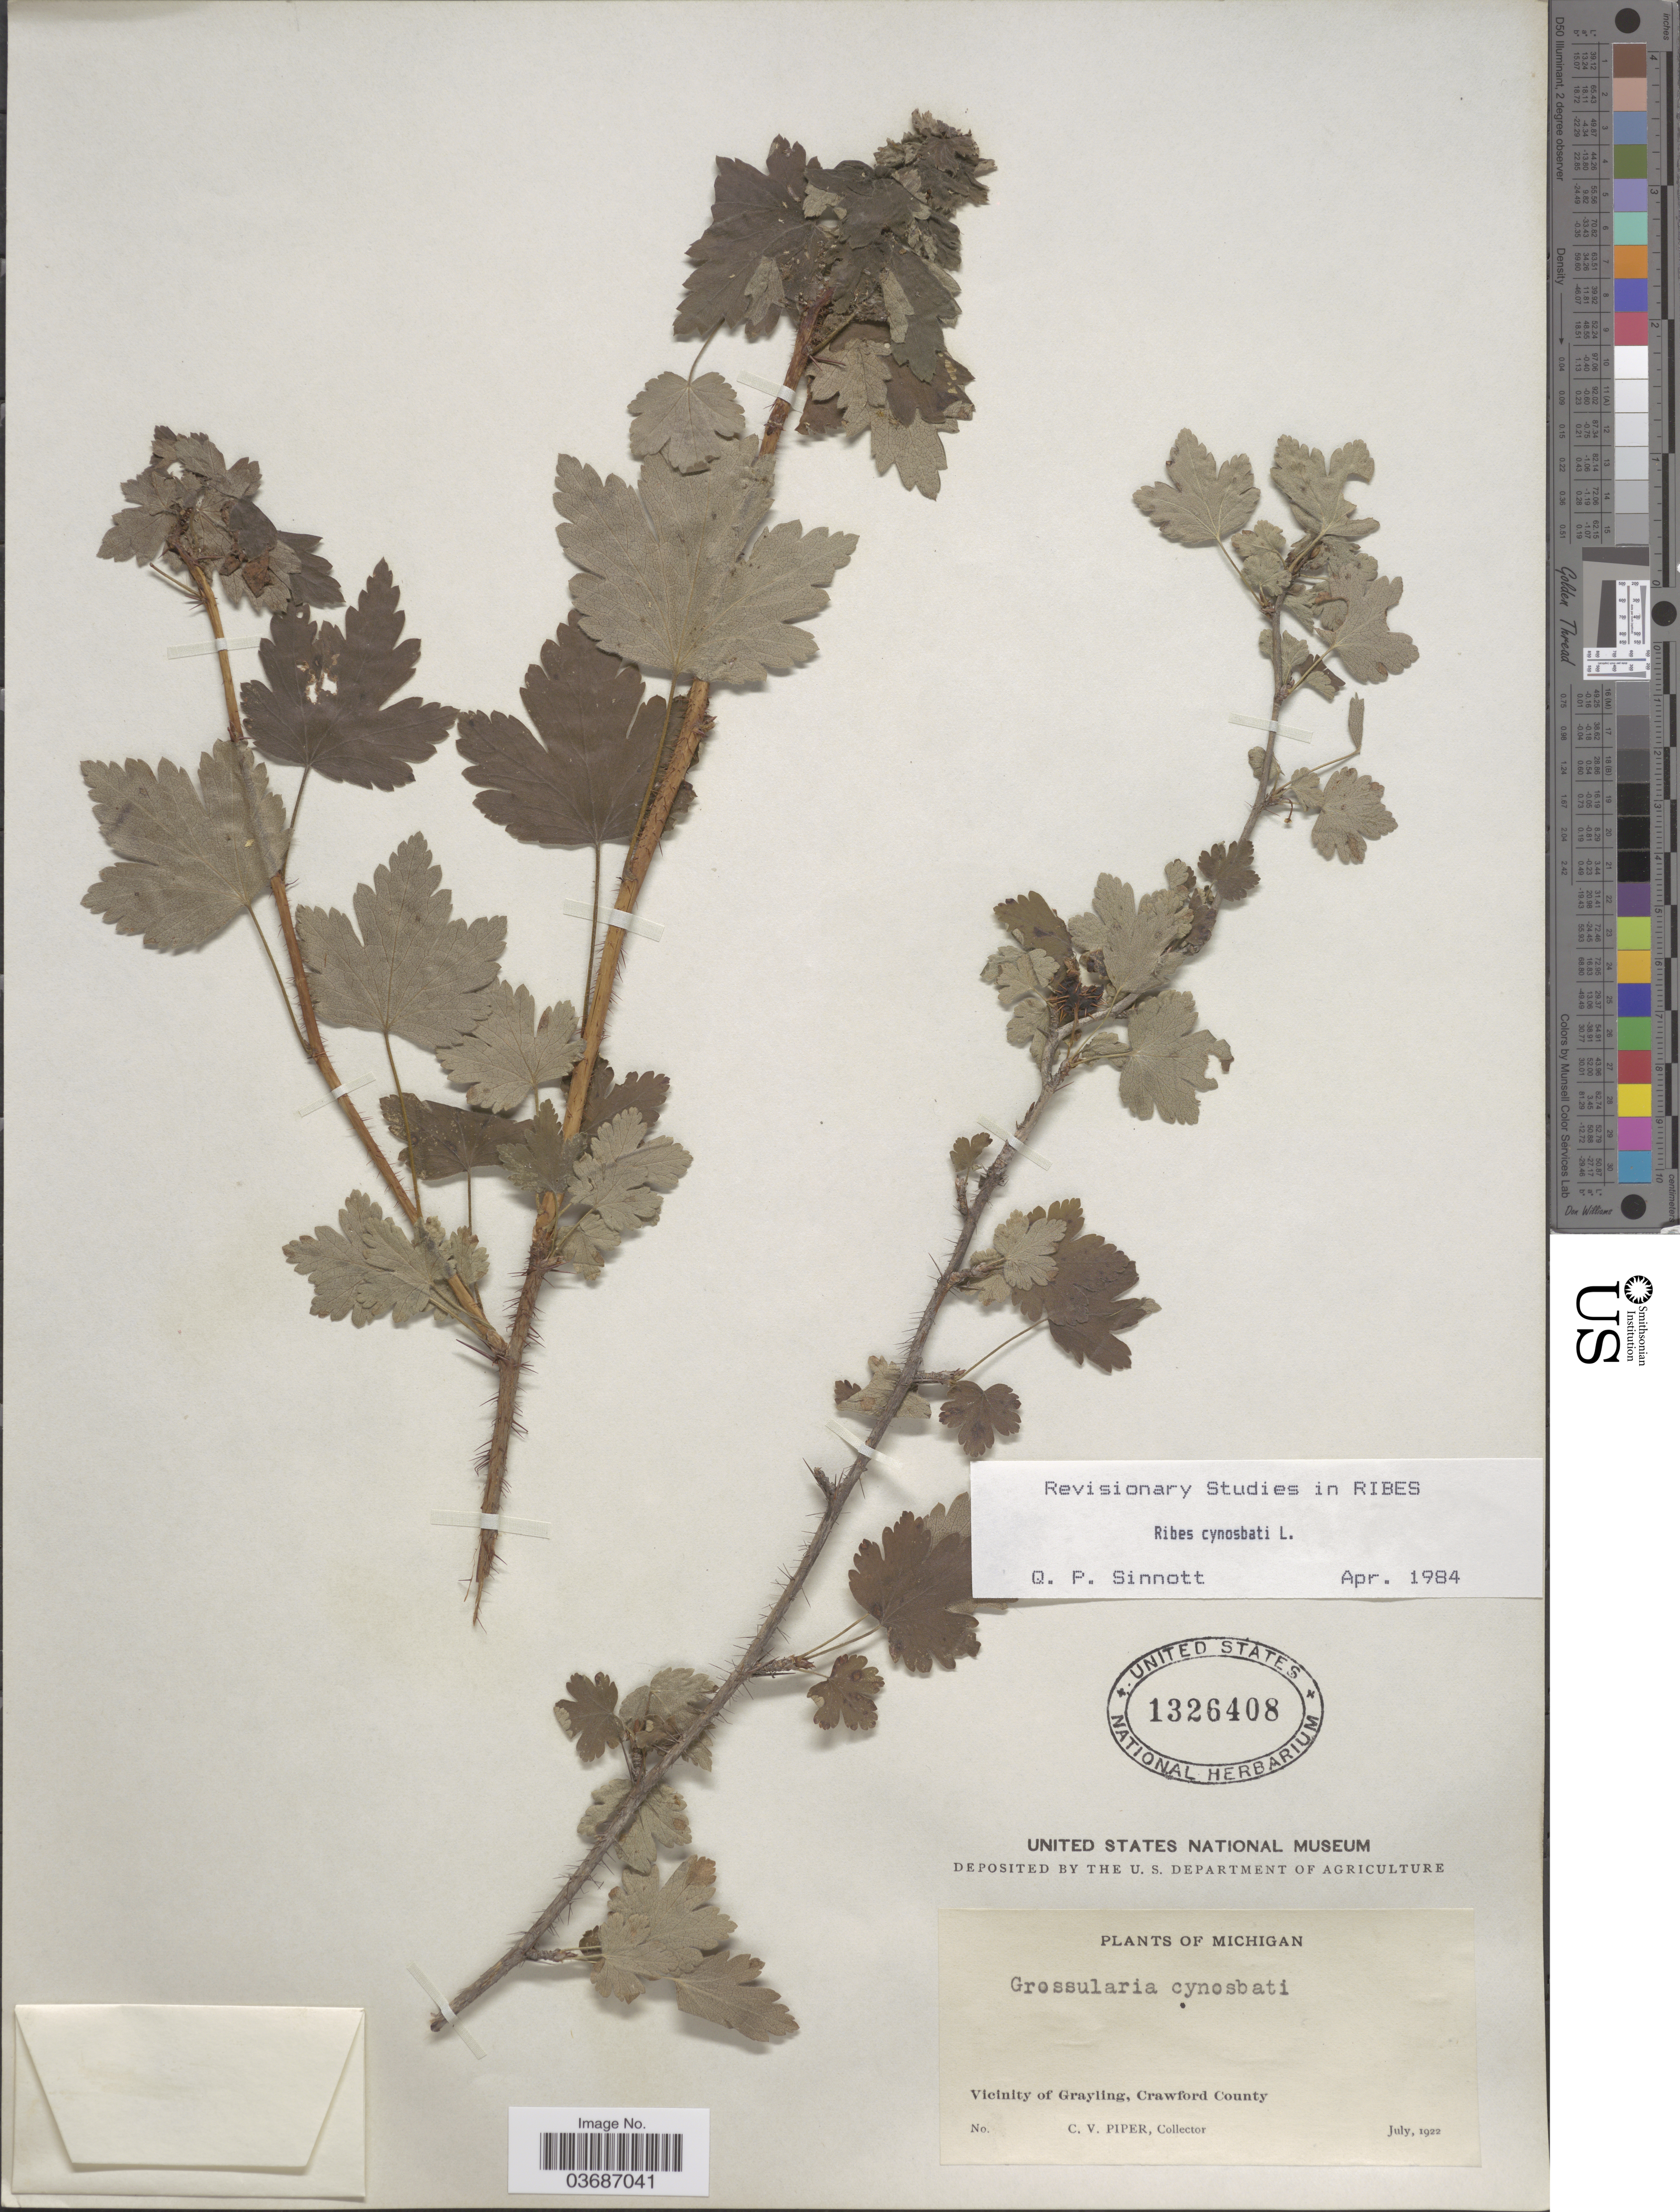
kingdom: Plantae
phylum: Tracheophyta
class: Magnoliopsida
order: Saxifragales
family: Grossulariaceae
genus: Ribes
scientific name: Ribes cynosbati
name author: L.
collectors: C. V. Piper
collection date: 1922-07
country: United States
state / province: Michigan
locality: Vicinity of Grayling, Crawford County.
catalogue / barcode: US 1326408